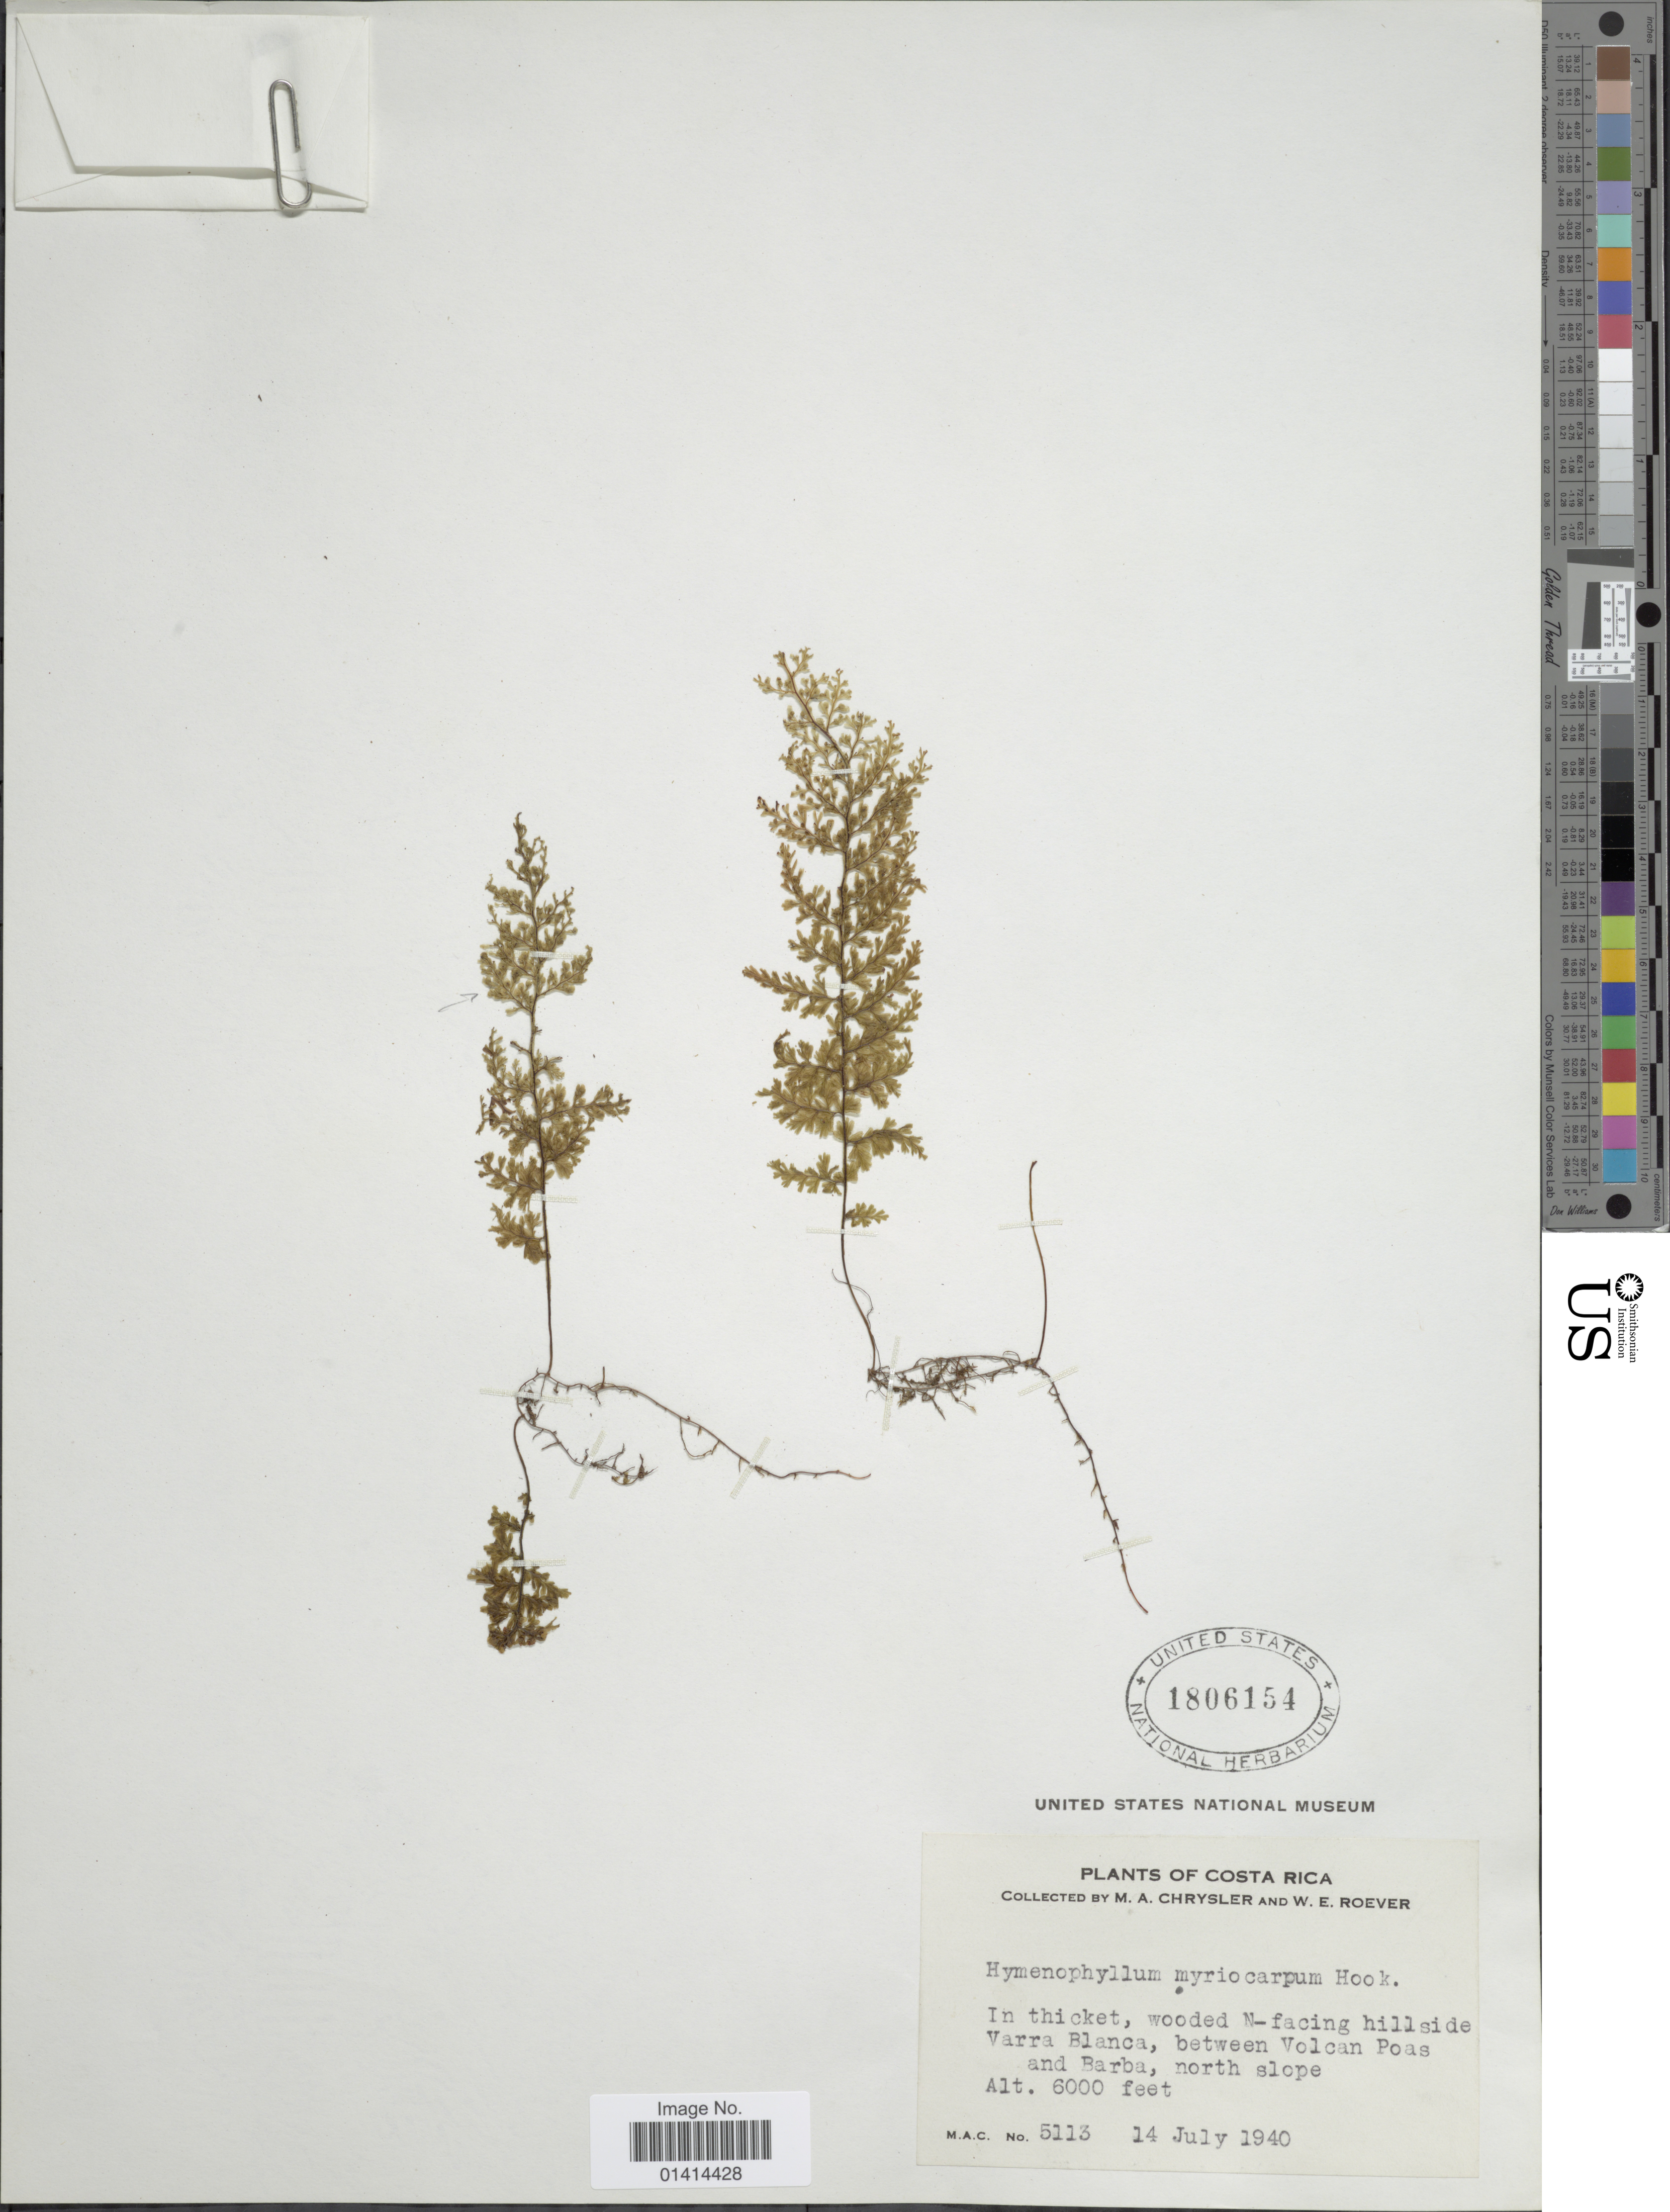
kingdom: Plantae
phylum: Tracheophyta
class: Polypodiopsida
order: Hymenophyllales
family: Hymenophyllaceae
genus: Hymenophyllum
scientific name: Hymenophyllum myriocarpum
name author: Hook.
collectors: M. A. Chrysler & W. Roever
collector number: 5113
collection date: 1940-07-14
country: Costa Rica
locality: Wooded N-facing hillside Varra Blanca, between Volcan Poas and Barba, north slope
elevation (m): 1829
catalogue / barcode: US 1806154